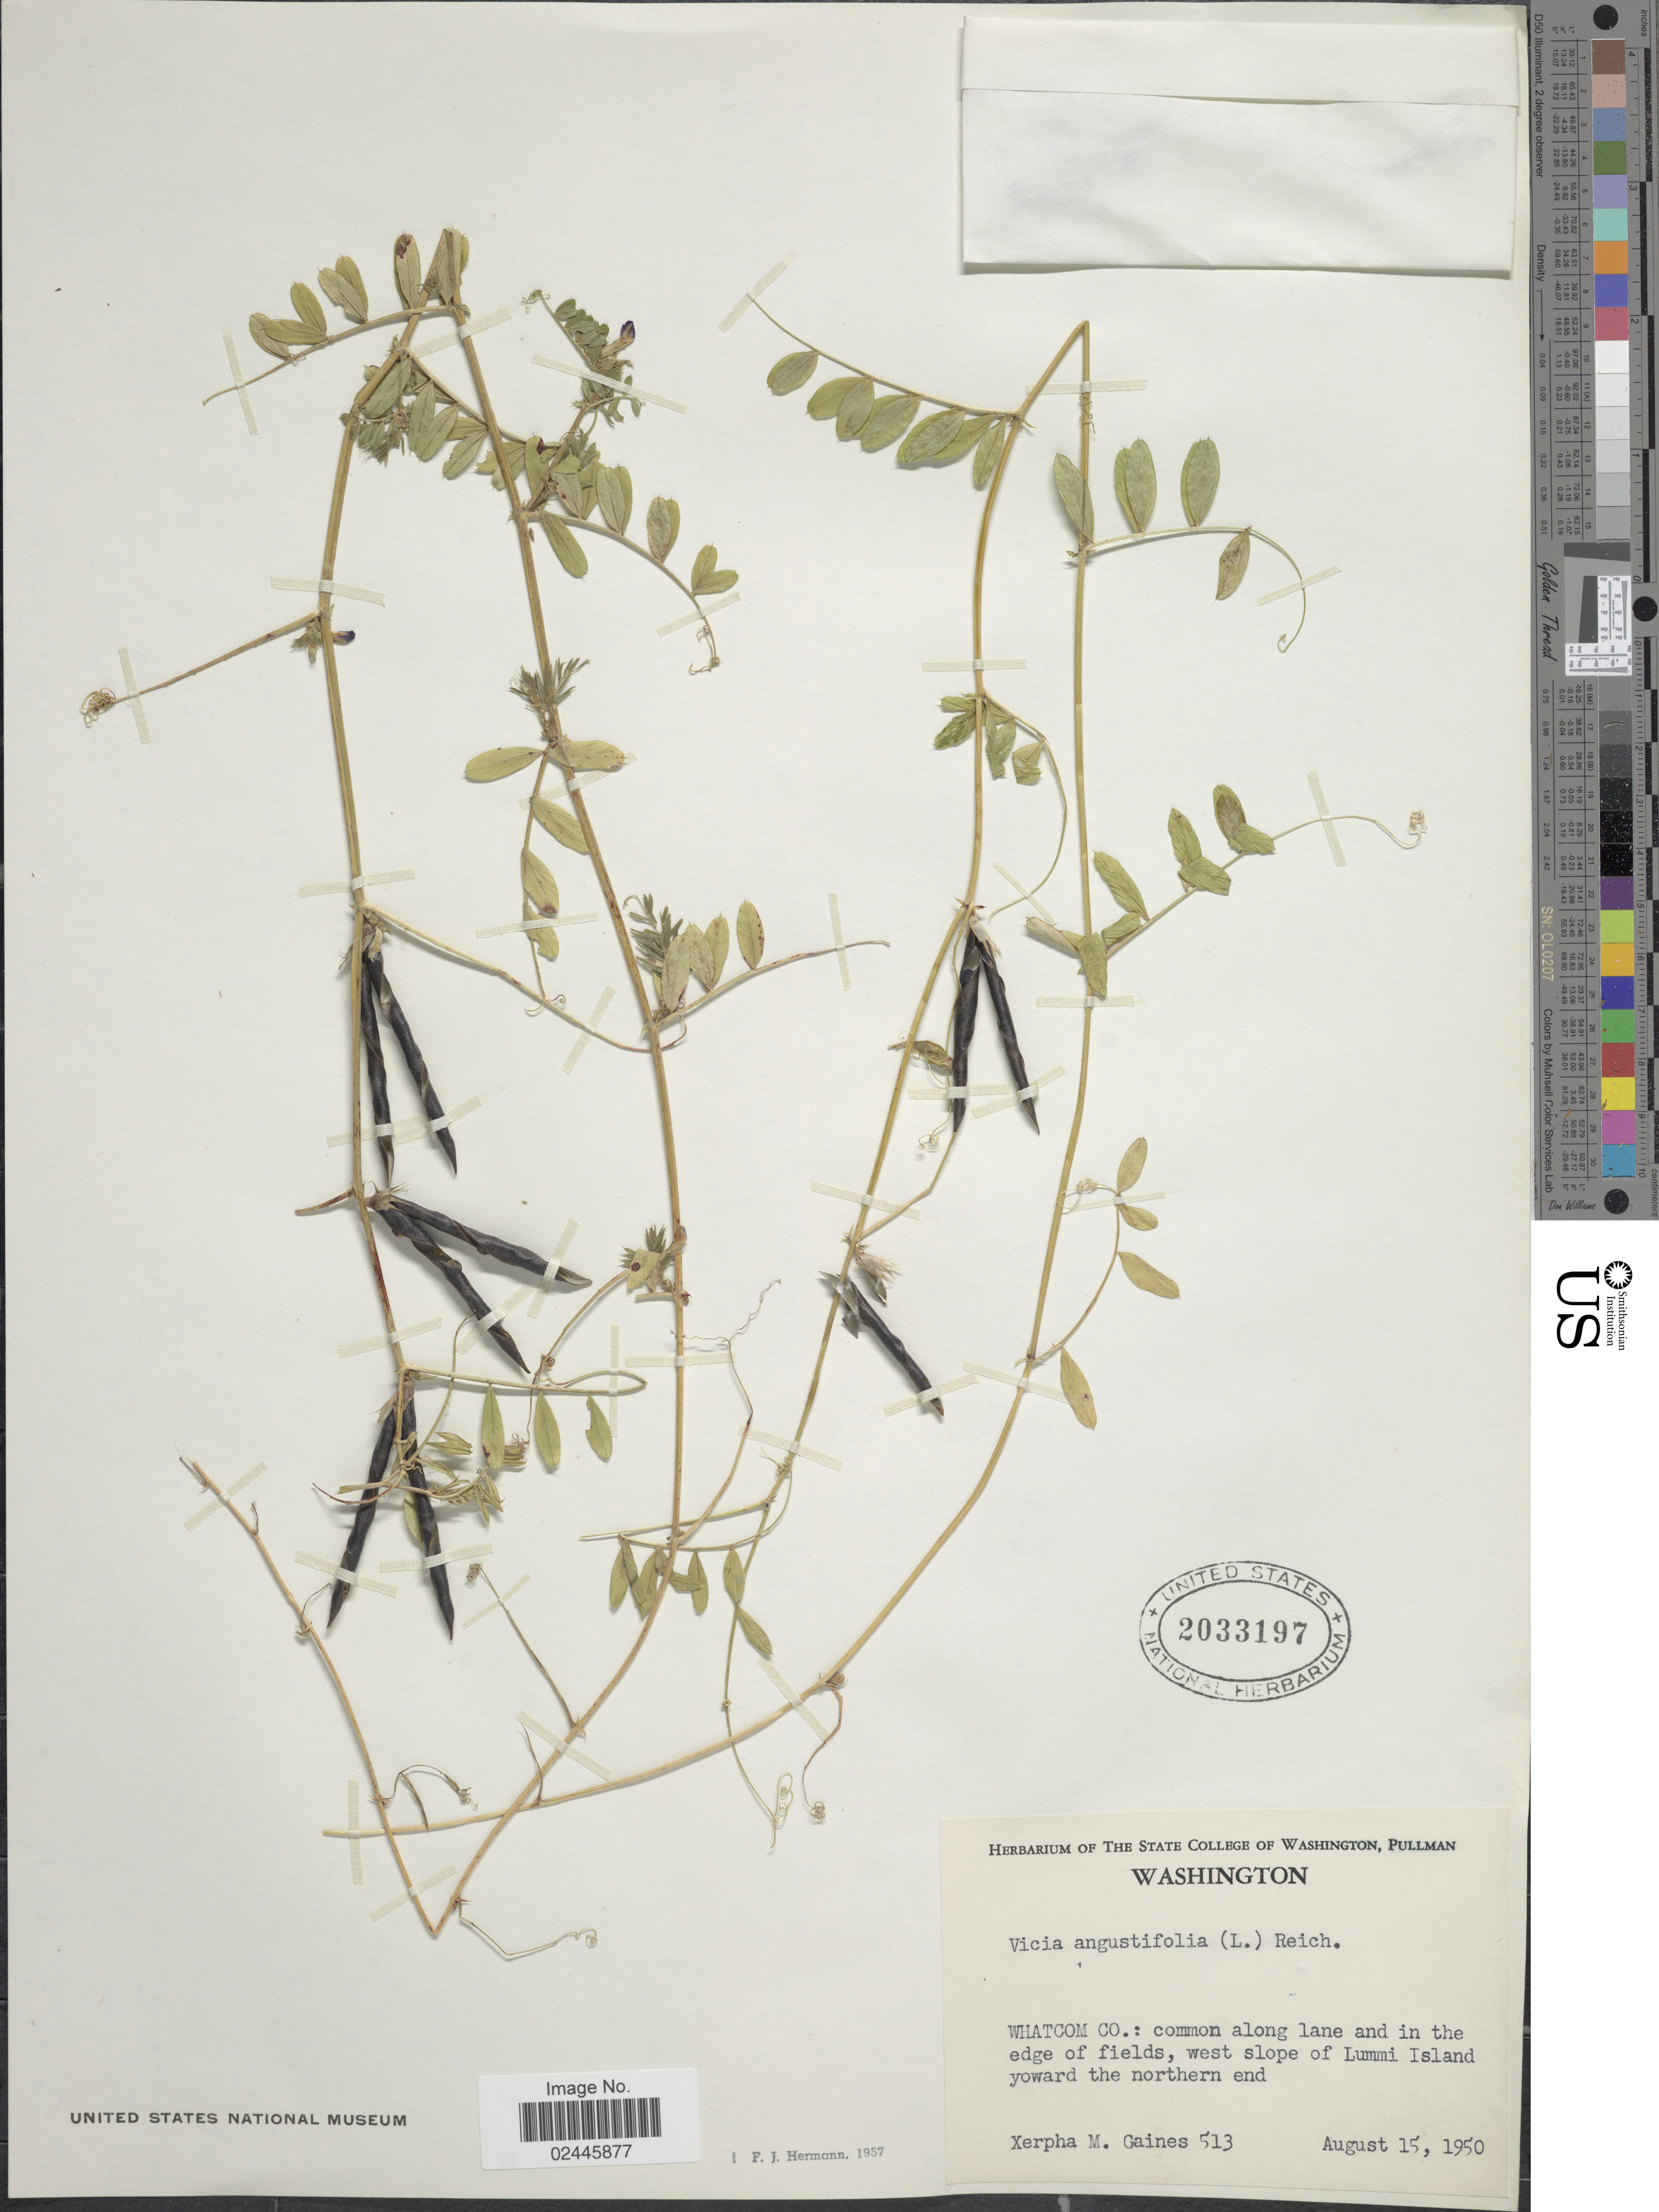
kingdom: Plantae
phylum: Tracheophyta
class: Magnoliopsida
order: Fabales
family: Fabaceae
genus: Vicia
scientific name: Vicia angustifolia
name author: L.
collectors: X. Gaines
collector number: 513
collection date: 1950-08-15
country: United States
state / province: Washington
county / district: Whatcom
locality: Whatcom Co.: common along lane and in the edge of fields, west slope of Lummi Island toward the northern end.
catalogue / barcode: US 2033197